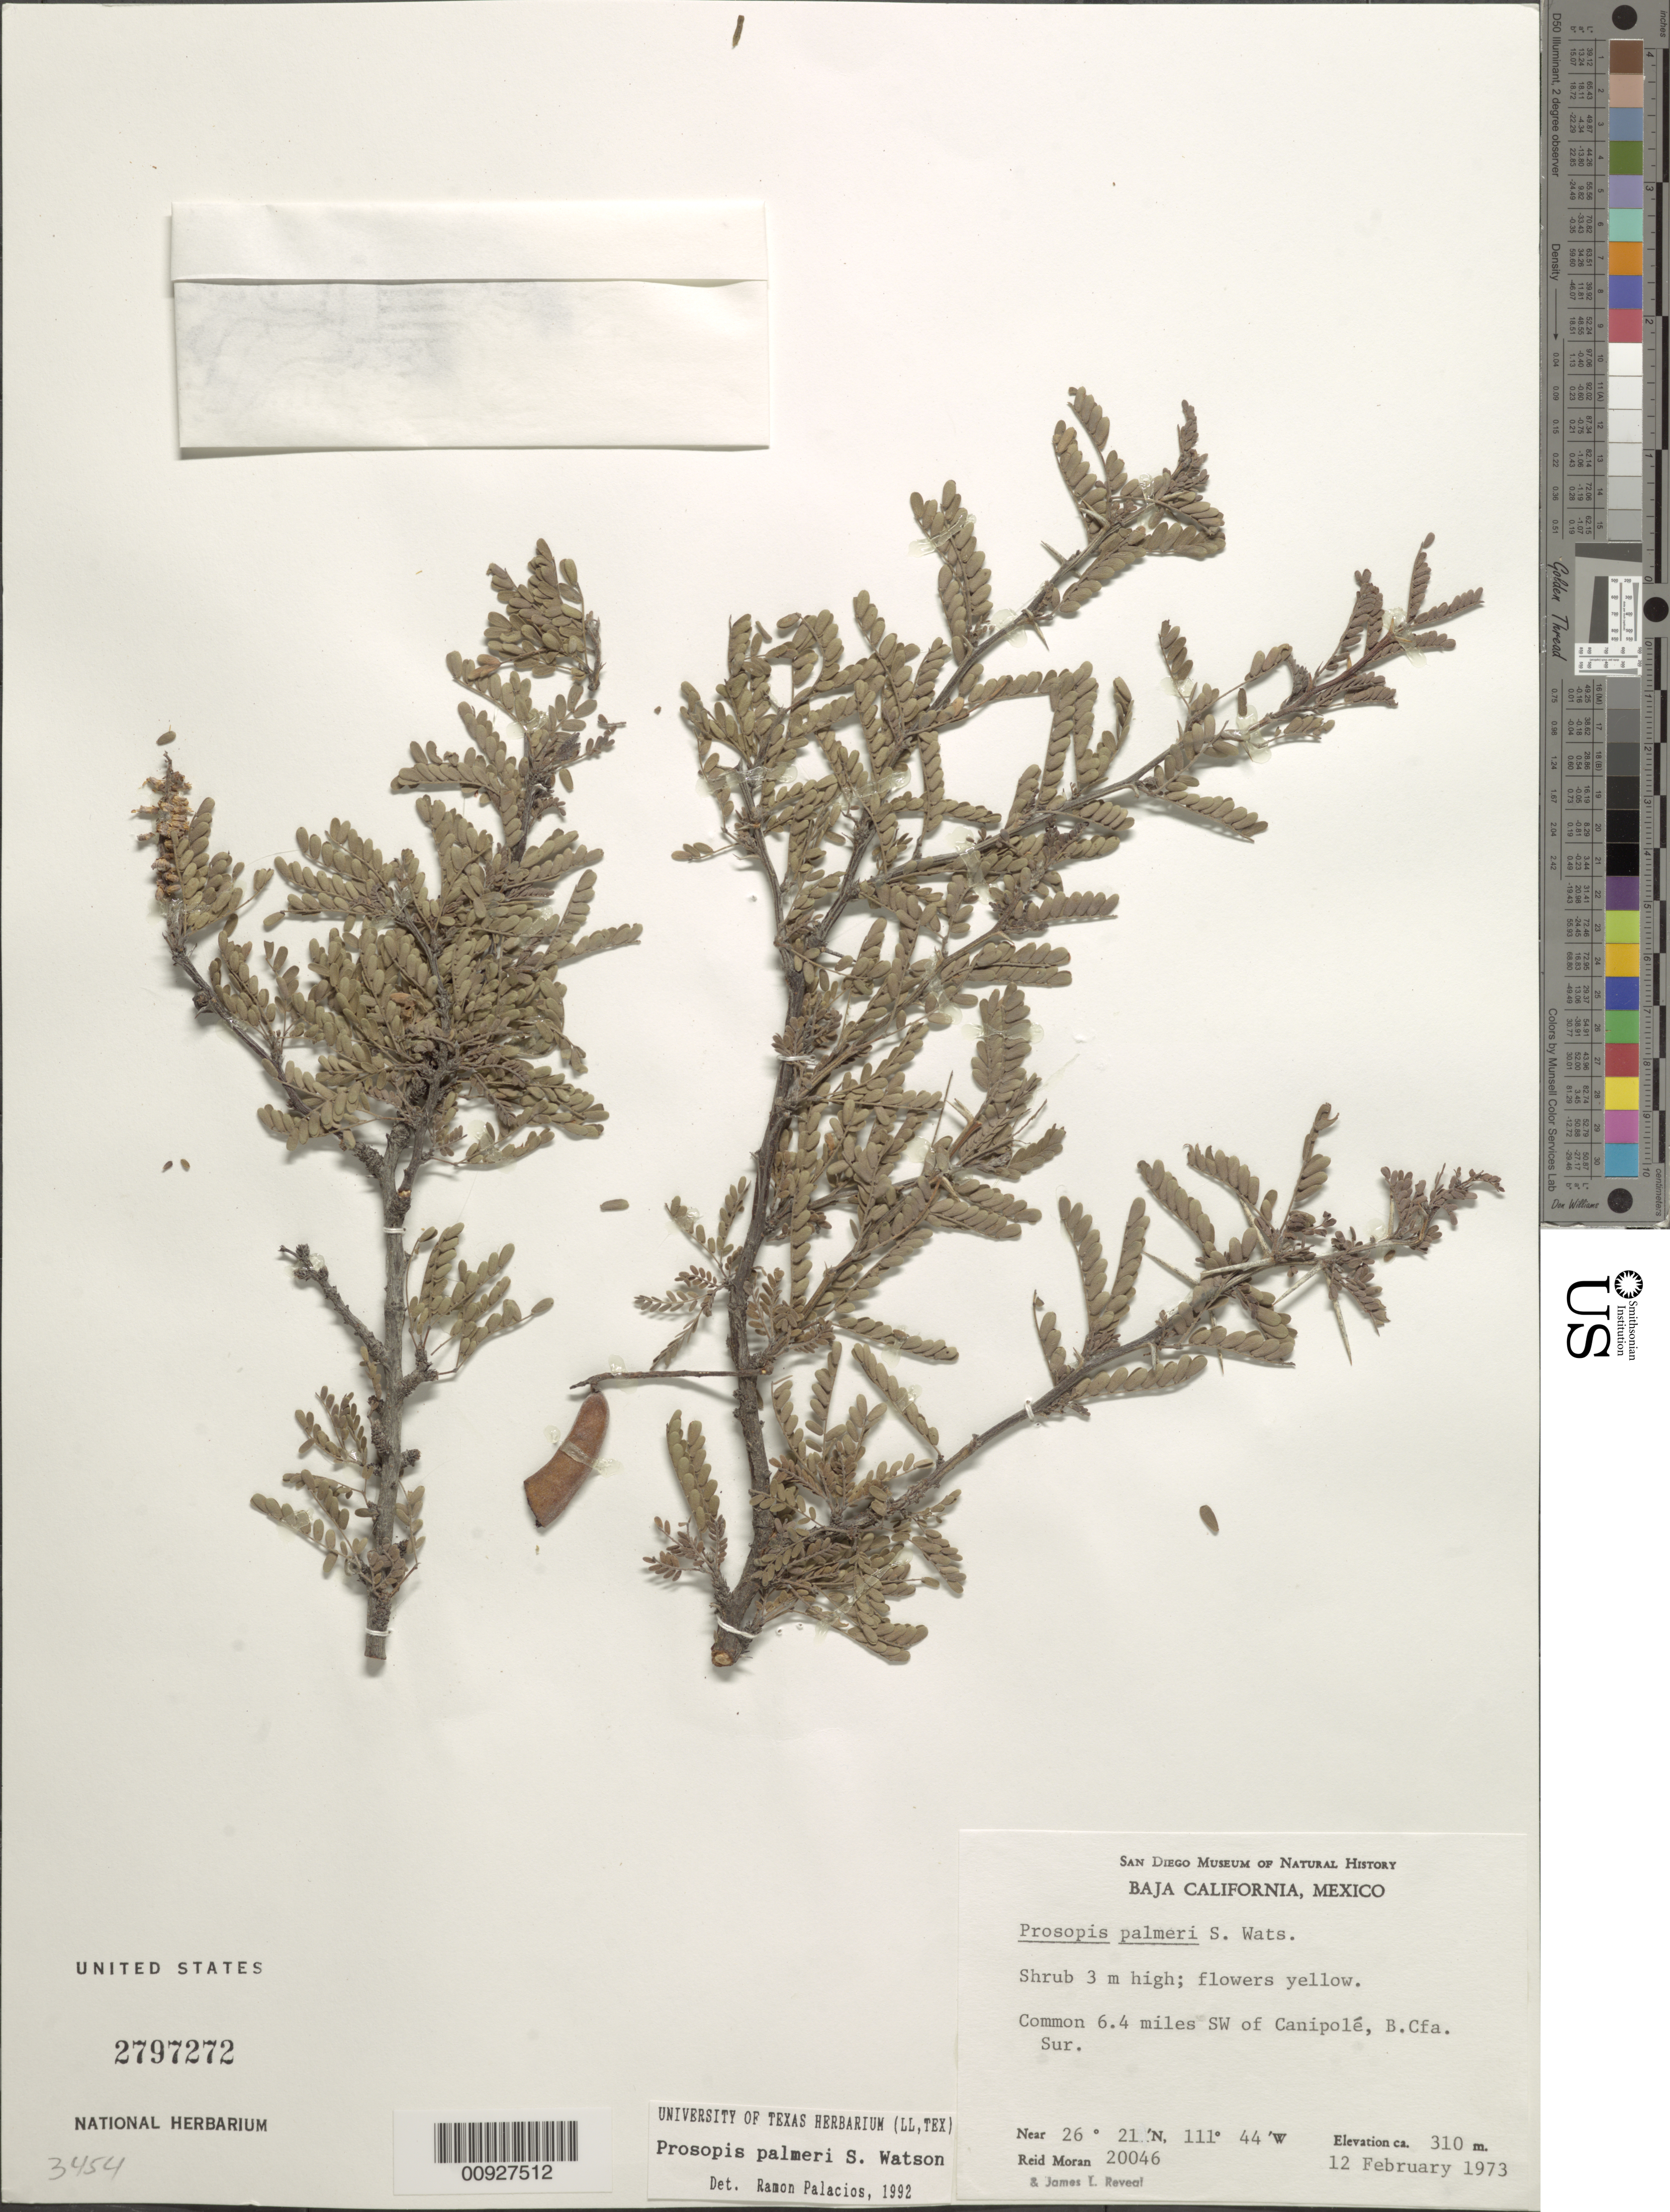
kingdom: Plantae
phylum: Tracheophyta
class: Magnoliopsida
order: Fabales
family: Fabaceae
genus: Strombocarpa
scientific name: Strombocarpa palmeri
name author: (S. Watson) C. E. Hughes & G.P. Lewis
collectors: R. V. Moran & J. L. Reveal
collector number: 20046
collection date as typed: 12 Feb 1973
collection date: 1973-02-12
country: Mexico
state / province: Baja California Sur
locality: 6.4 miles SW of Canipolé, Baja California Sur.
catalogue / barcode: US 2797272